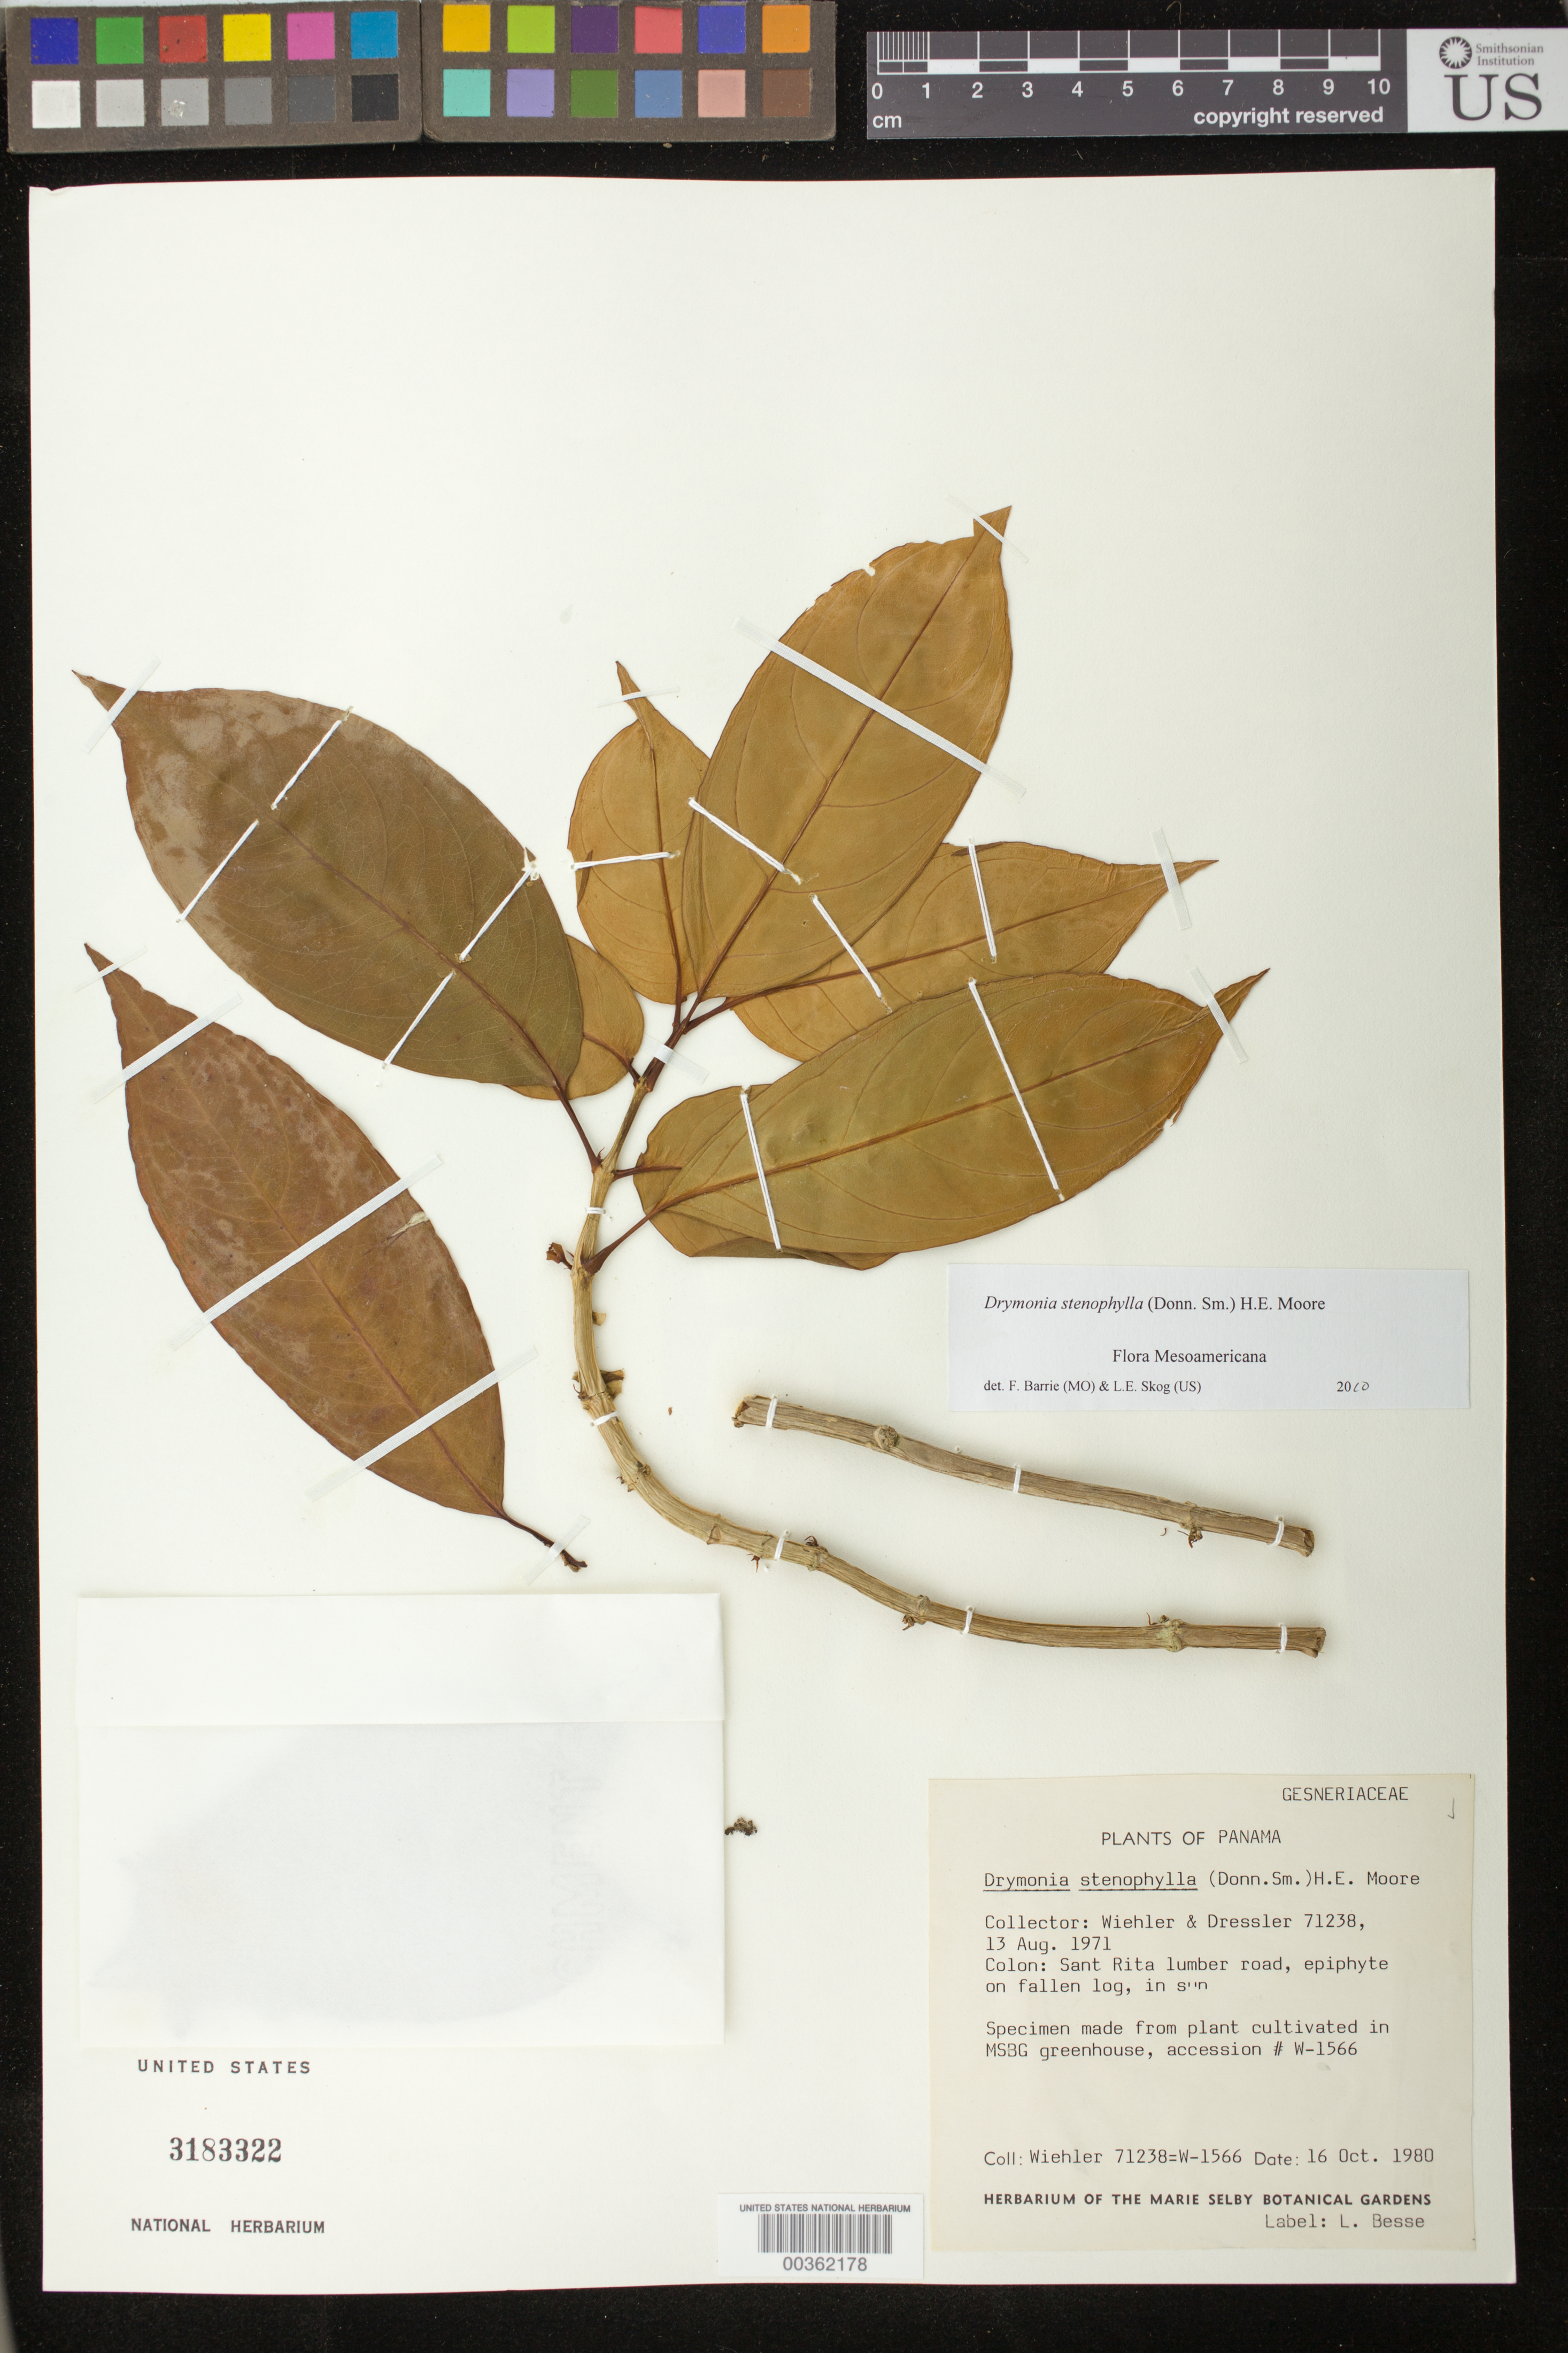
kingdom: Plantae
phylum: Tracheophyta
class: Magnoliopsida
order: Lamiales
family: Gesneriaceae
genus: Drymonia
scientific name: Drymonia stenophylla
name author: (Donn. Sm.) H.E. Moore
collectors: H. J. Wiehler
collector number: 71238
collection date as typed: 16 Oct 1980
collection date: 1980-10-16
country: Panama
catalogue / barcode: US 3183322